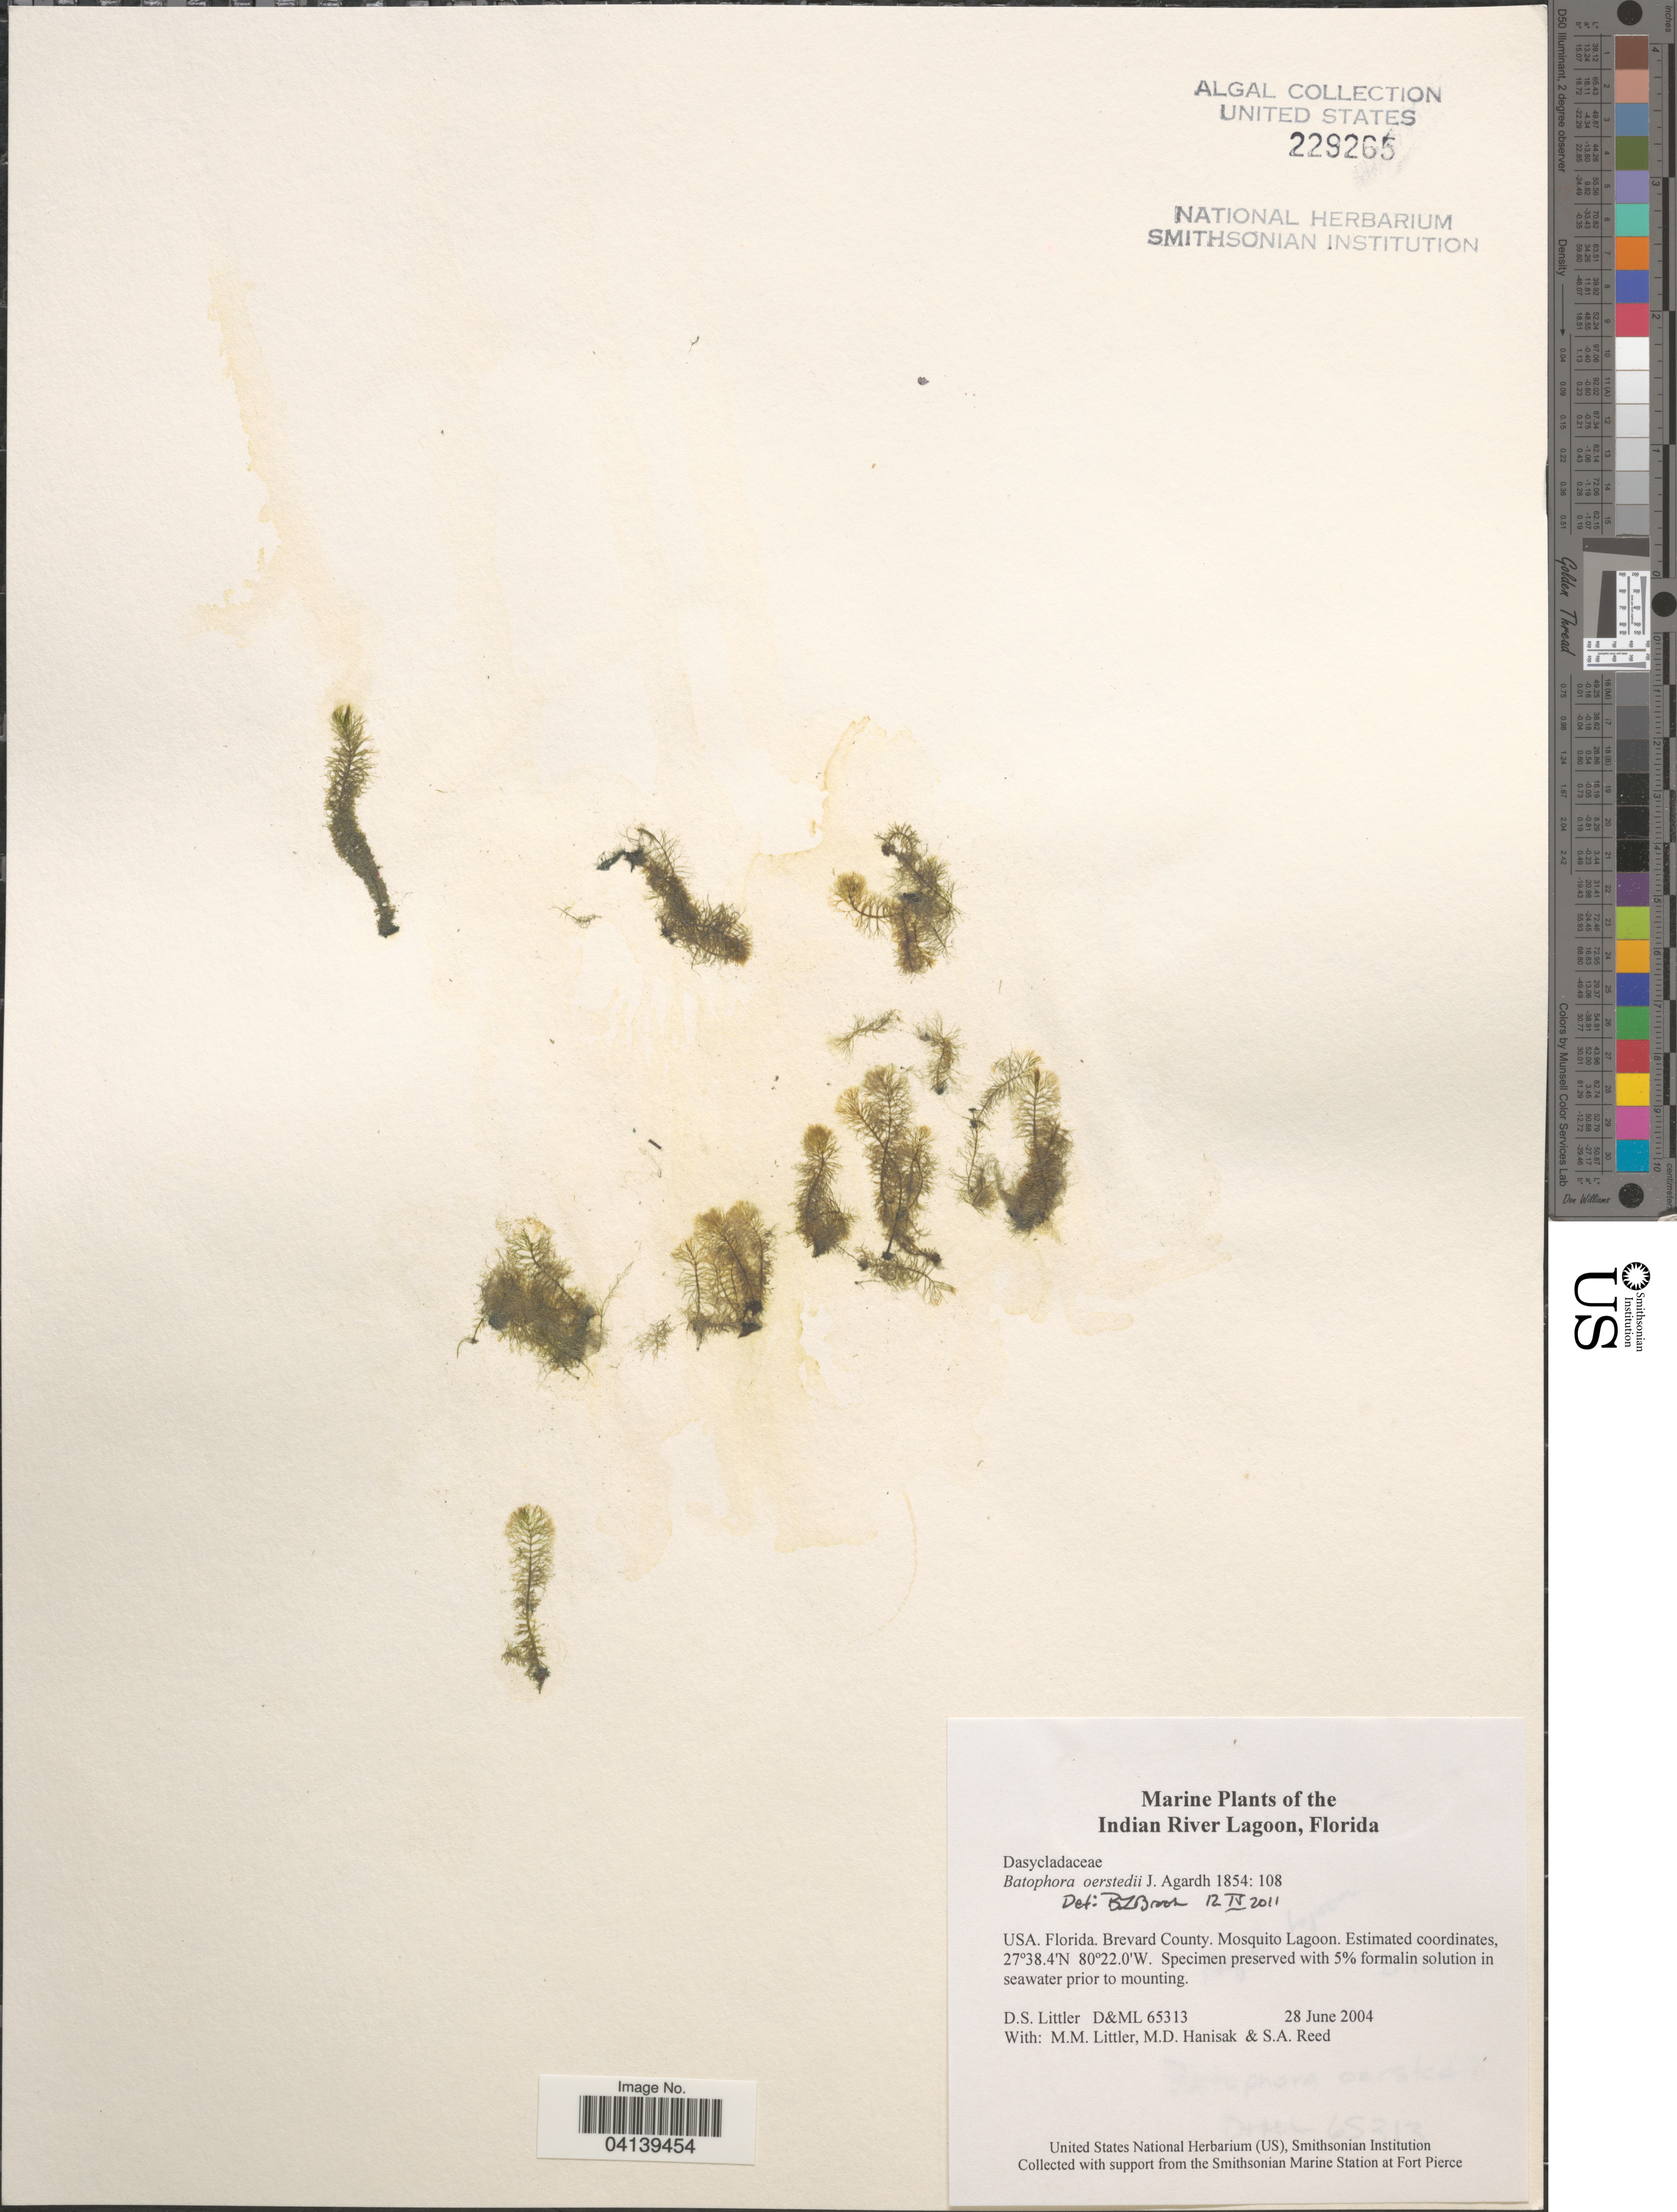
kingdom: Plantae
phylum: Chlorophyta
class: Ulvophyceae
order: Dasycladales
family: Dasycladaceae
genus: Batophora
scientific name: Batophora oerstedii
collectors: D. S. Littler, M. Hanisak & S. Reed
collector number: D&ML65313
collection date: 2004-06-28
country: United States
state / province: Florida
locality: Indian River Lagoon. Brevard County. Mosquito Lagoon.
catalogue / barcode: US 229265